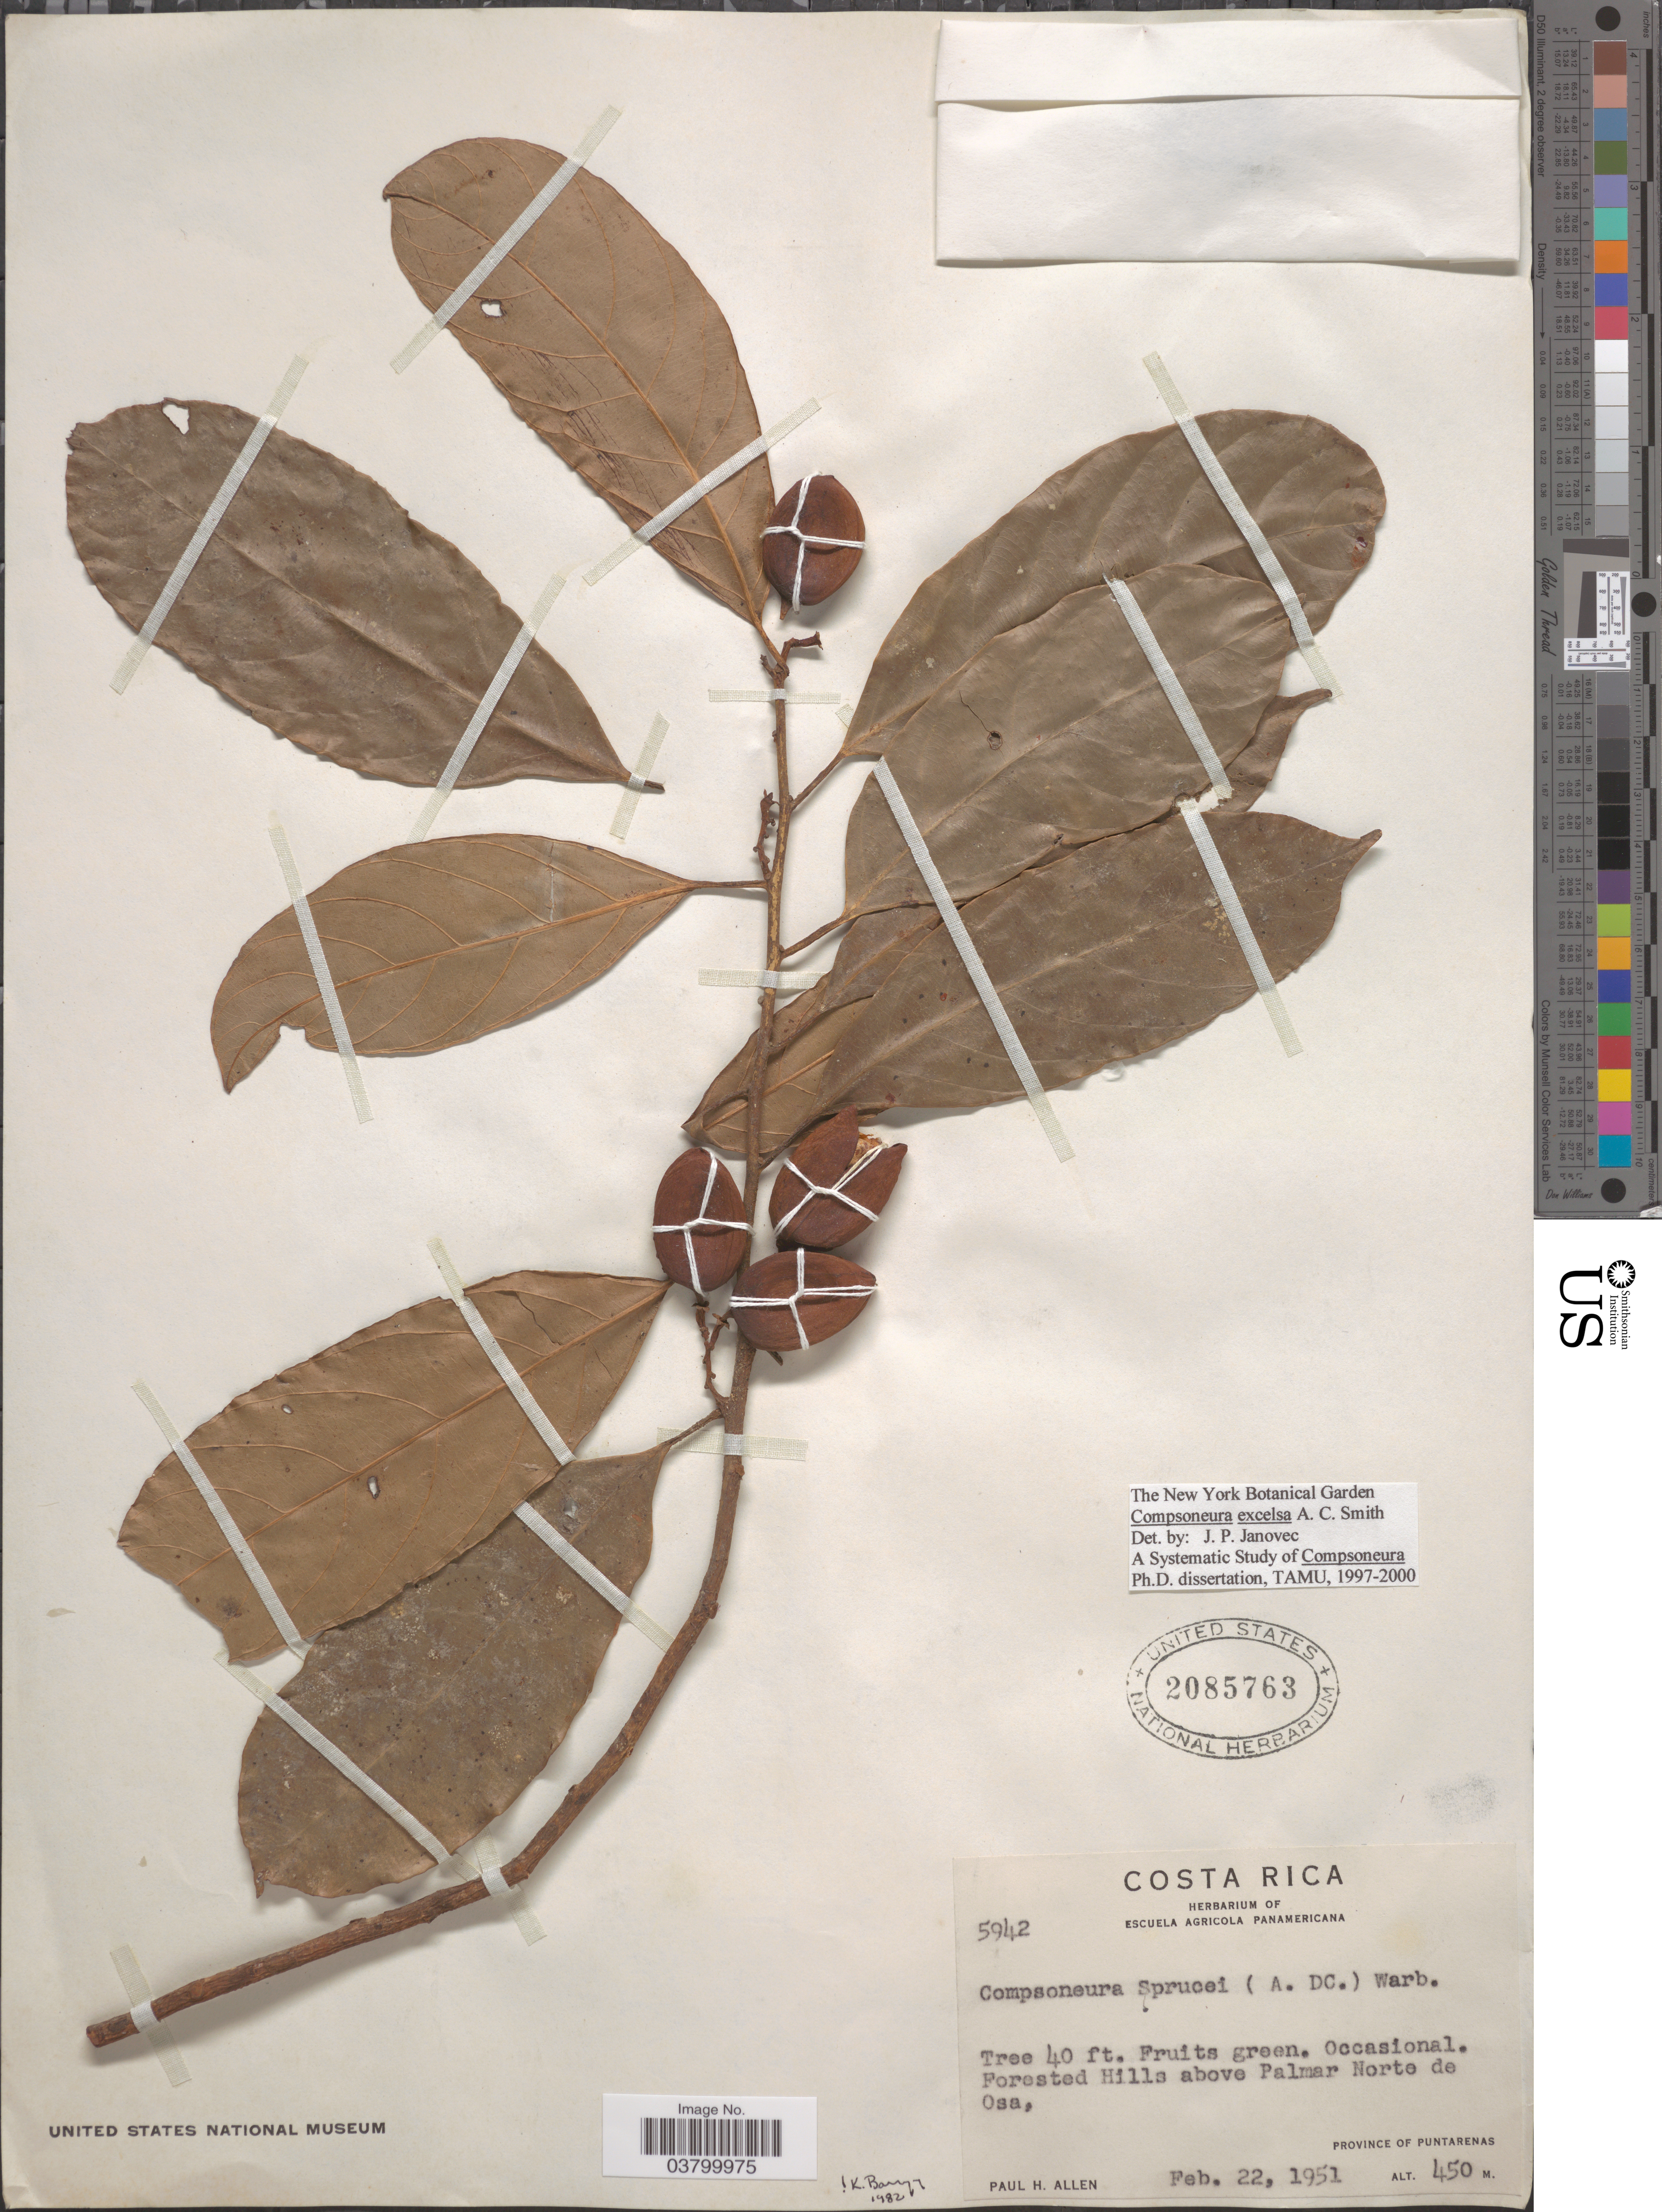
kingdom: Plantae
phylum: Tracheophyta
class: Magnoliopsida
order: Magnoliales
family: Myristicaceae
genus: Compsoneura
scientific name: Compsoneura excelsa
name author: A.C. Sm.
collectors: P. H. Allen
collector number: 5942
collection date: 1951-02-22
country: Costa Rica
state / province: Puntarenas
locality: Forested Hills above Palmar Norte de Osa.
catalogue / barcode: US 2085763